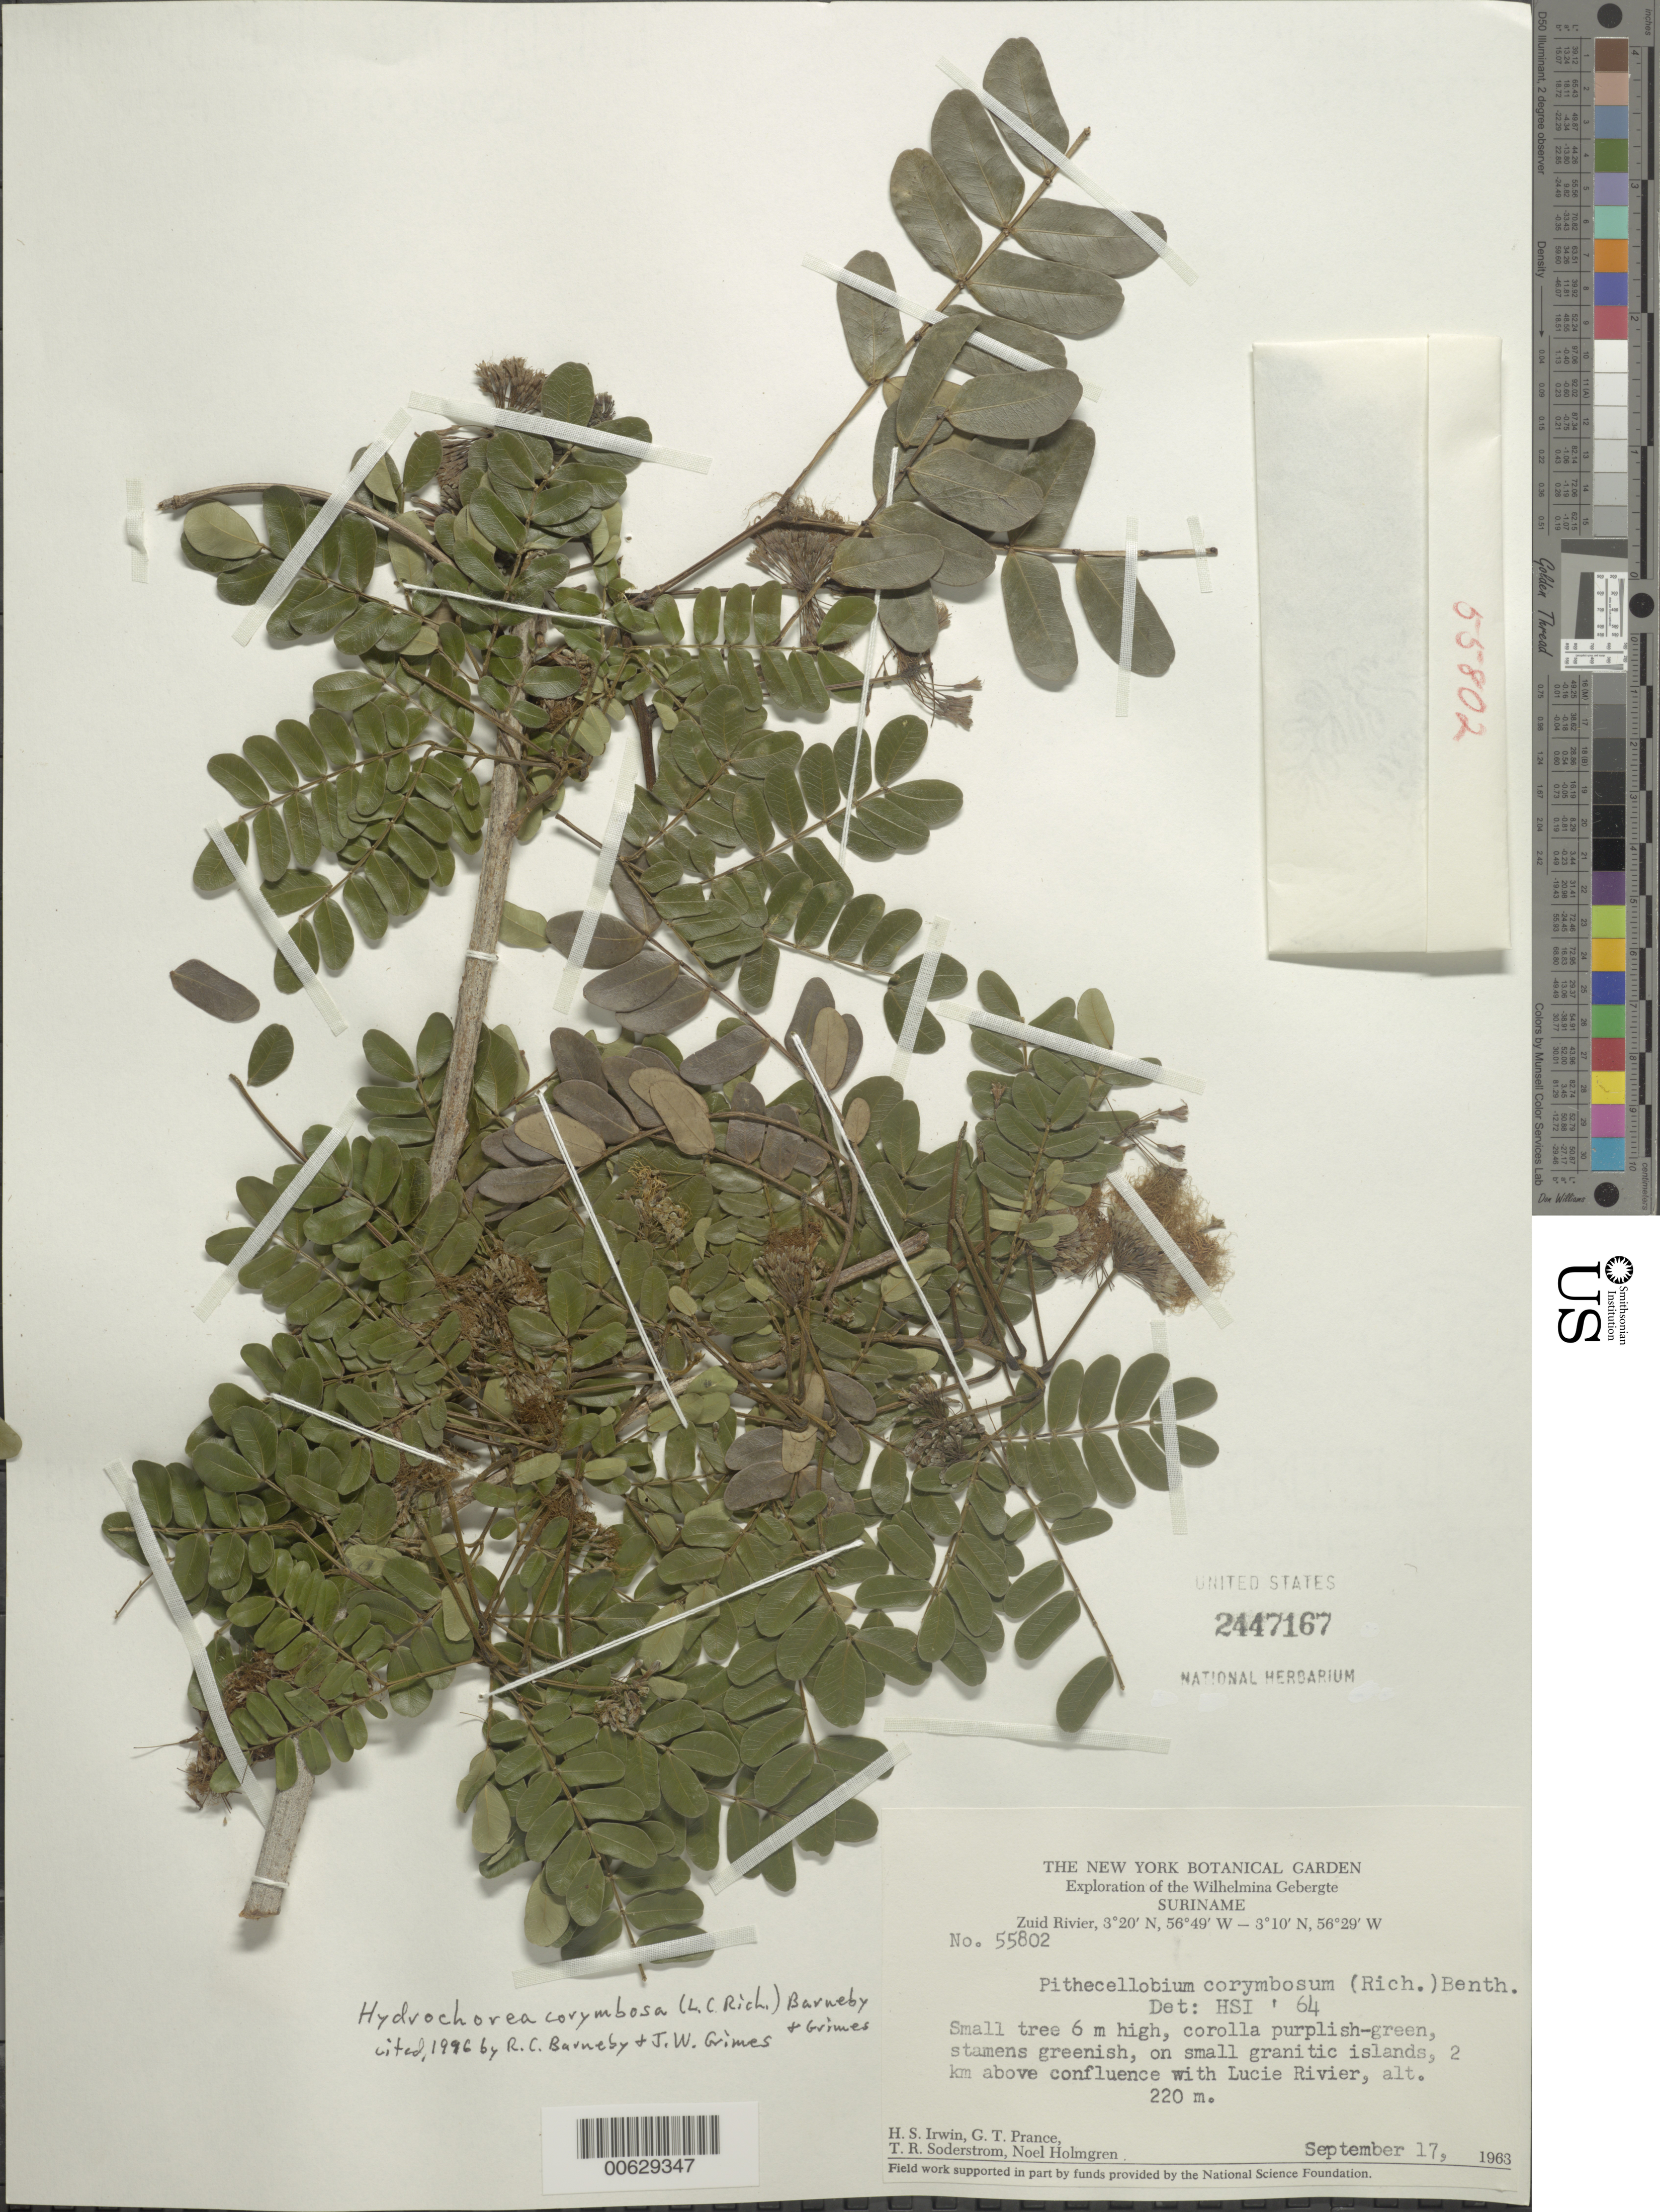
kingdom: Plantae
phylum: Tracheophyta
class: Magnoliopsida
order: Fabales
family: Fabaceae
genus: Hydrochorea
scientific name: Hydrochorea corymbosa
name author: (Rich.) Barneby & J.W. Grimes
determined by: Barneby, R. C.; Grimes, J. W.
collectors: H. Irwin, G. T. Prance, T. R. Soderstrom & N. H. Holmgren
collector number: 55802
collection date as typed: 17-Sep-63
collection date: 1963-09-17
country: Suriname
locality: Zuid River, 2 km above confluence with Lucie R., Wilhelmina Gebergte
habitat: Small granitic islands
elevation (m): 220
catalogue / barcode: US 2447167